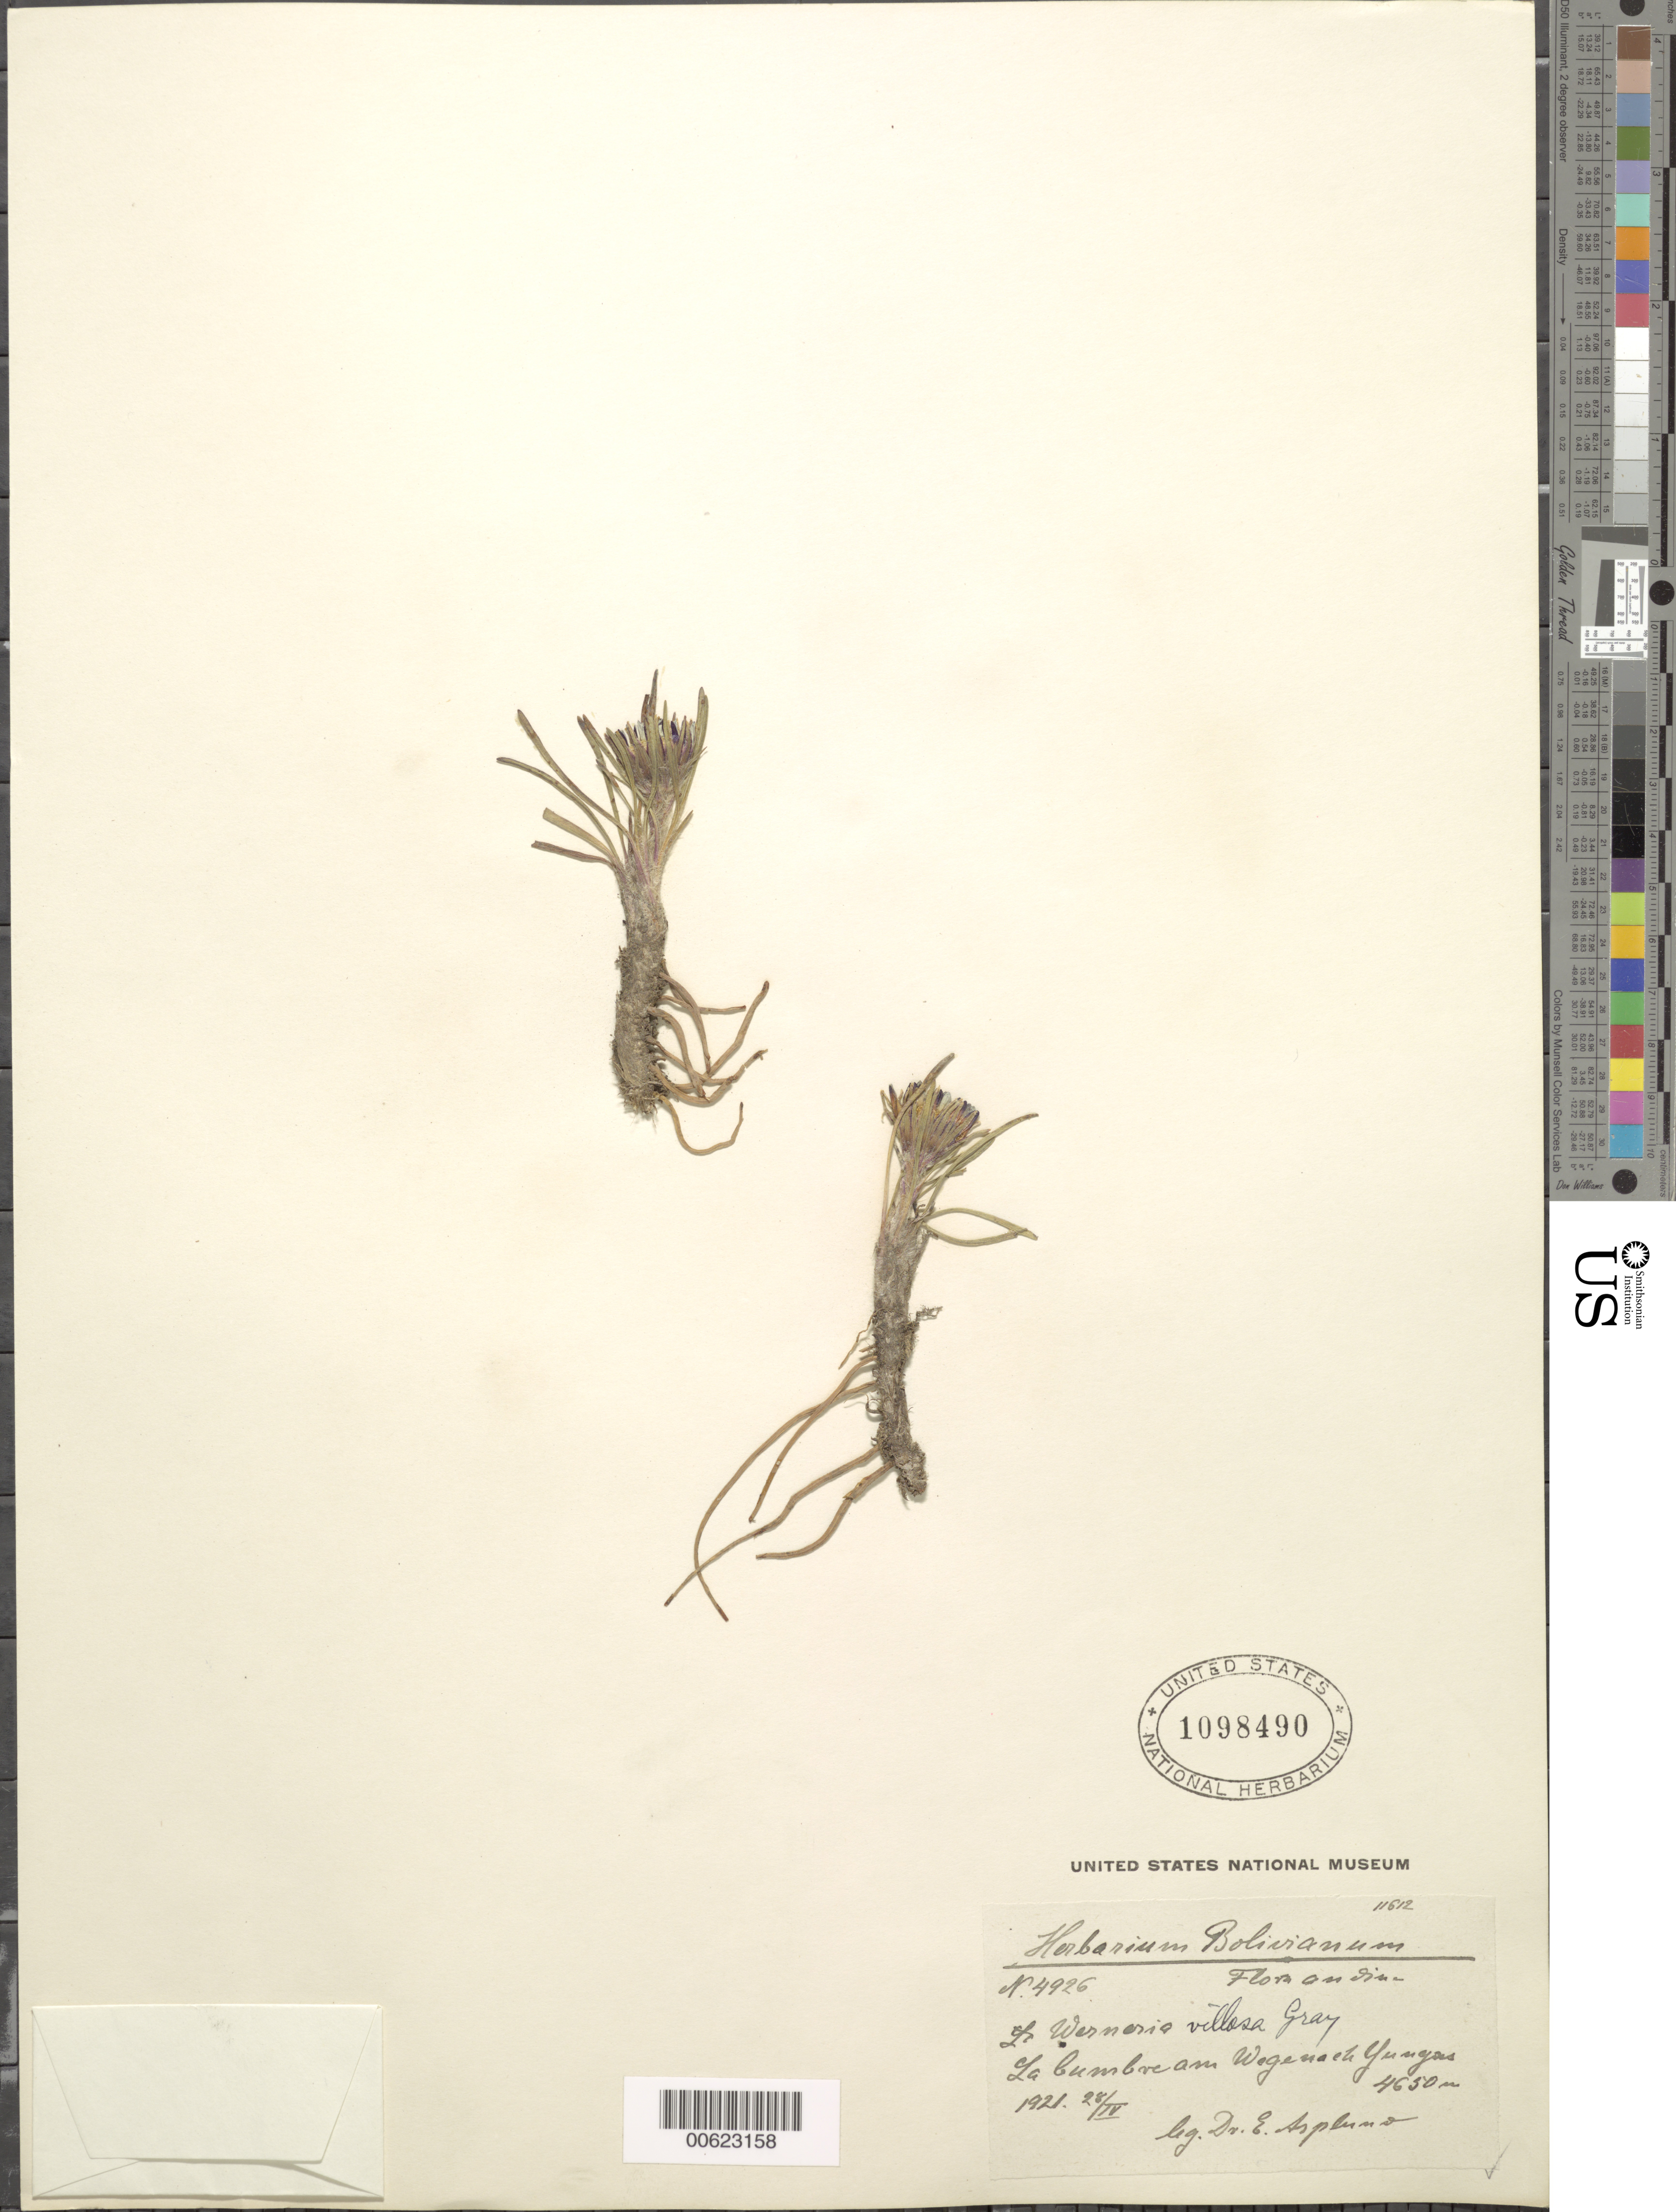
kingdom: Plantae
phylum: Tracheophyta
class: Magnoliopsida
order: Asterales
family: Asteraceae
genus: Werneria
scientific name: Werneria villosa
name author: A. Gray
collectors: E. Asplund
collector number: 4926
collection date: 1921-04-28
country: Bolivia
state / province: La Paz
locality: Yungas, toward top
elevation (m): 4650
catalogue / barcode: US 1098490